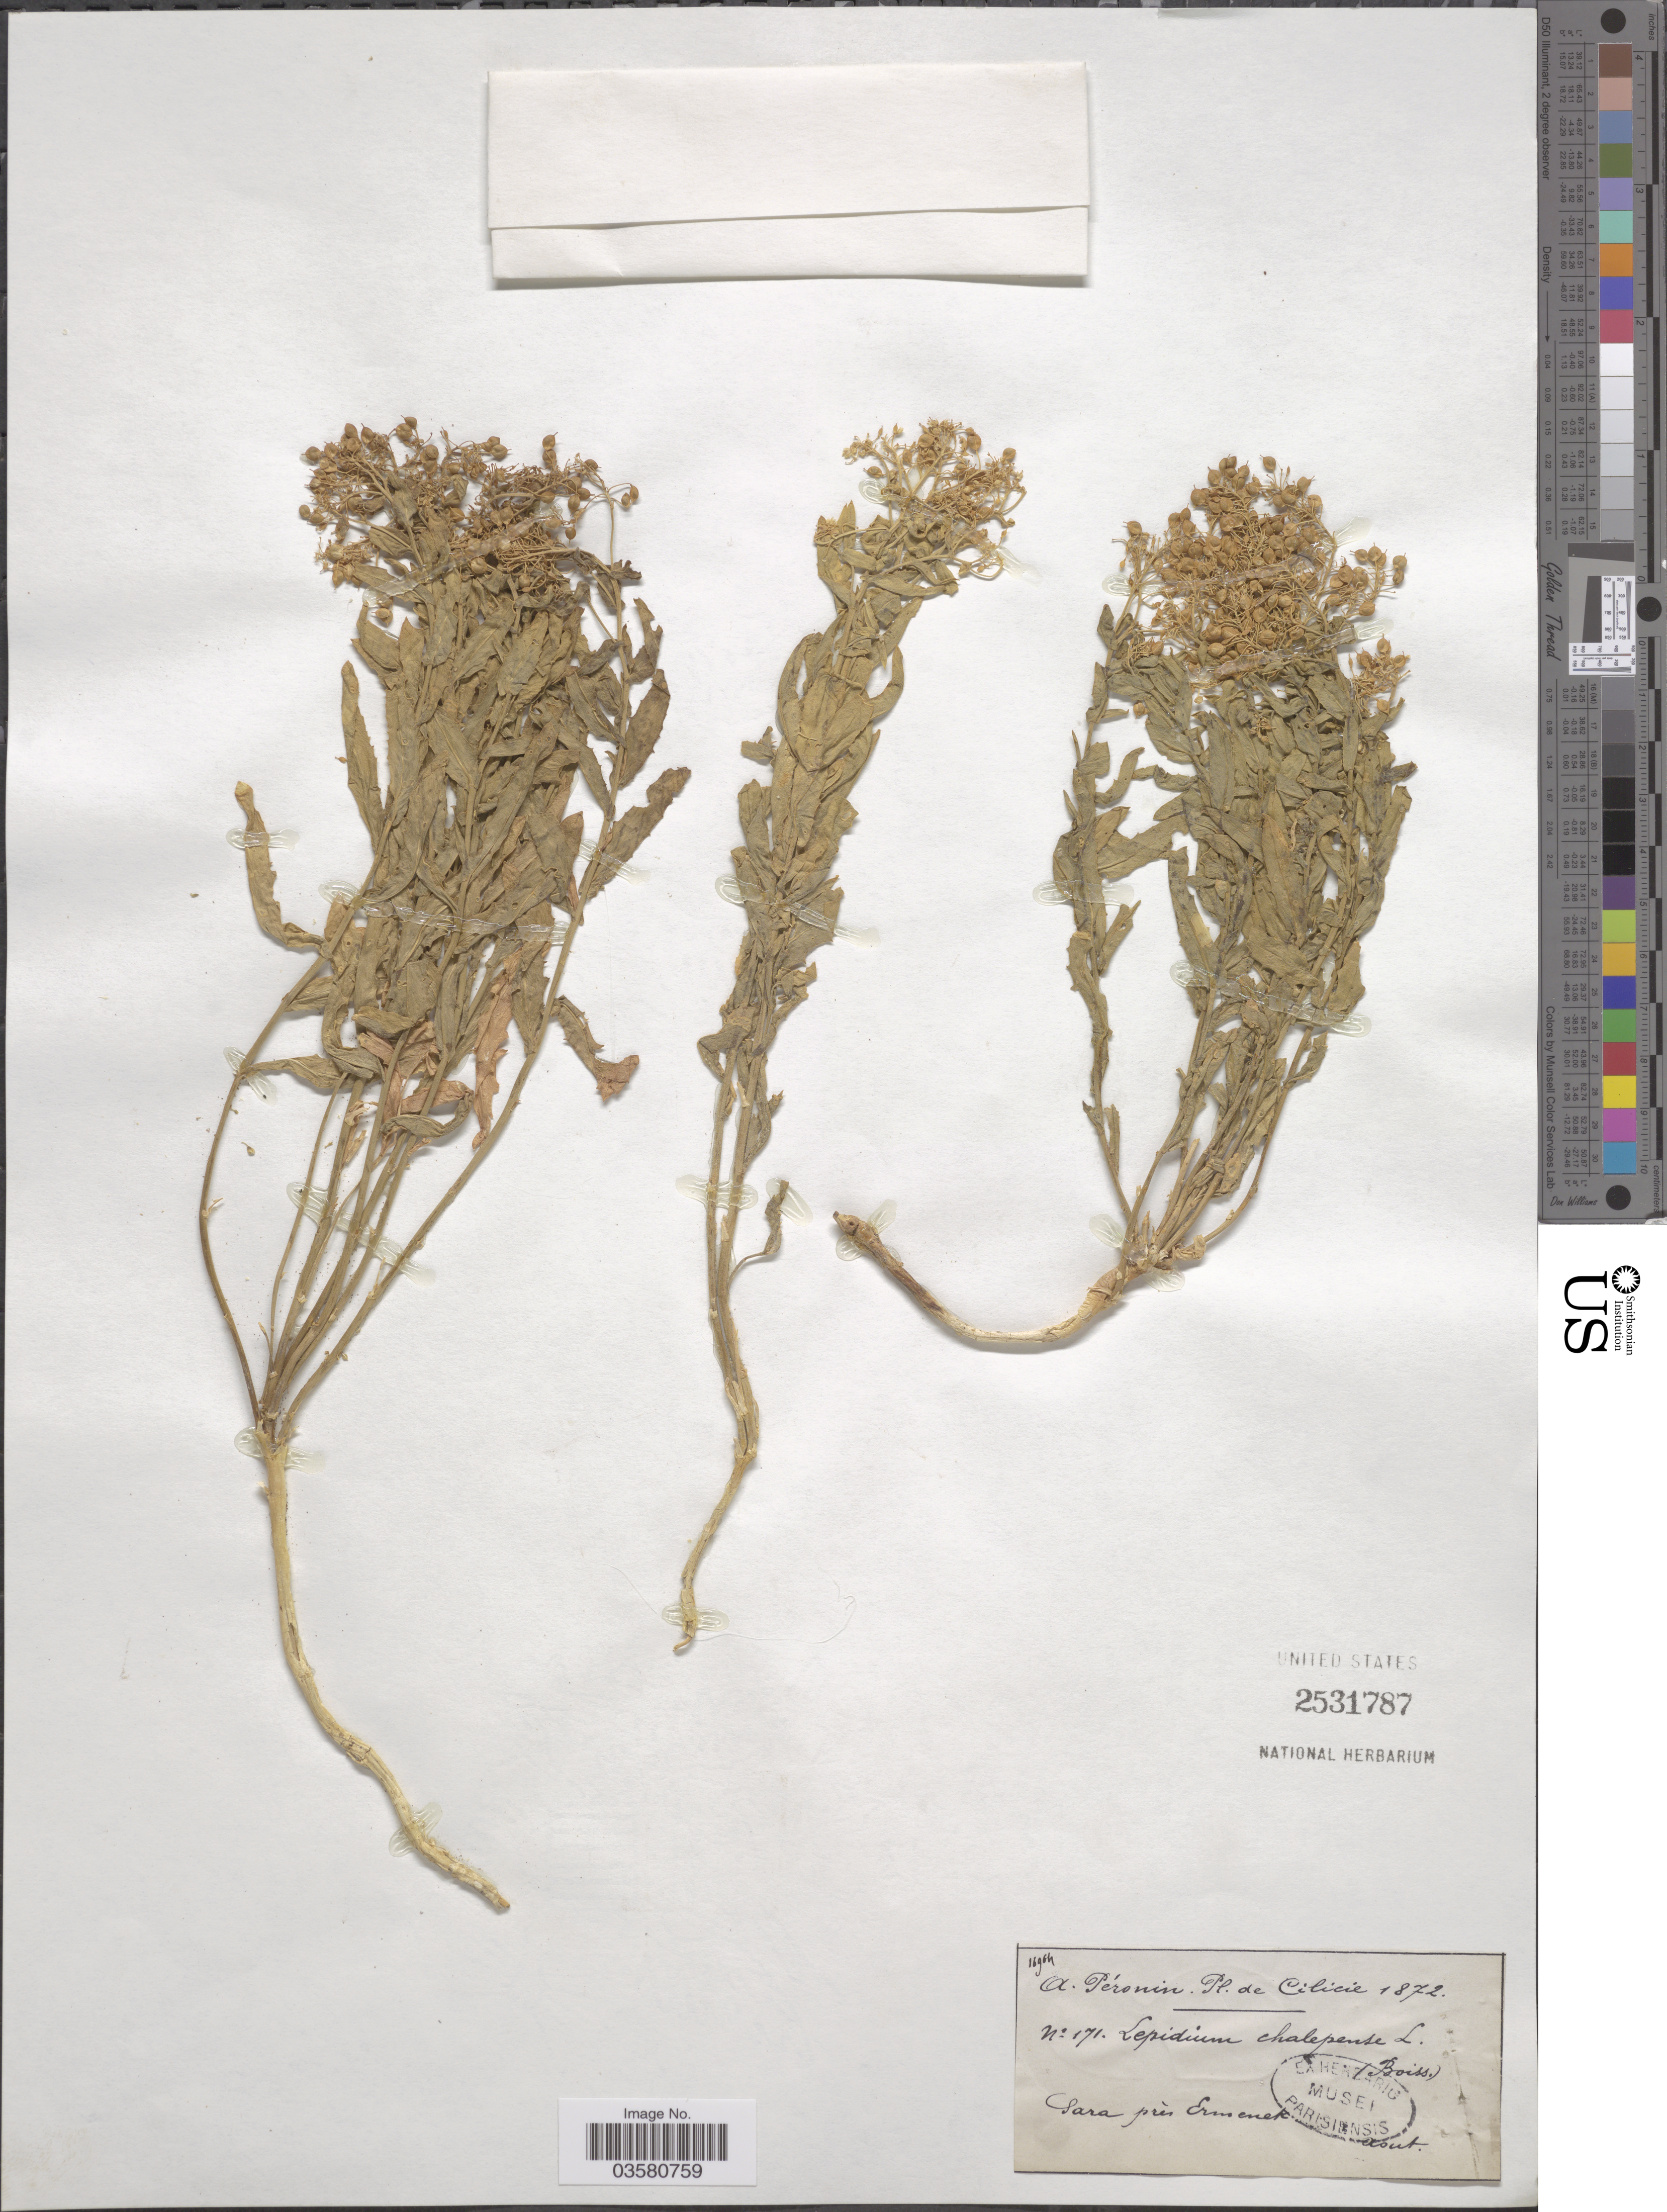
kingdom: Plantae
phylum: Tracheophyta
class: Magnoliopsida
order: Brassicales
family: Brassicaceae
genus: Lepidium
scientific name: Lepidium chalepense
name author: L.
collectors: A. Péronin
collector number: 171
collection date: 1872-08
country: Turkey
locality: Cilicie. Sara pres Ermenek.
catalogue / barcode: US 2531787